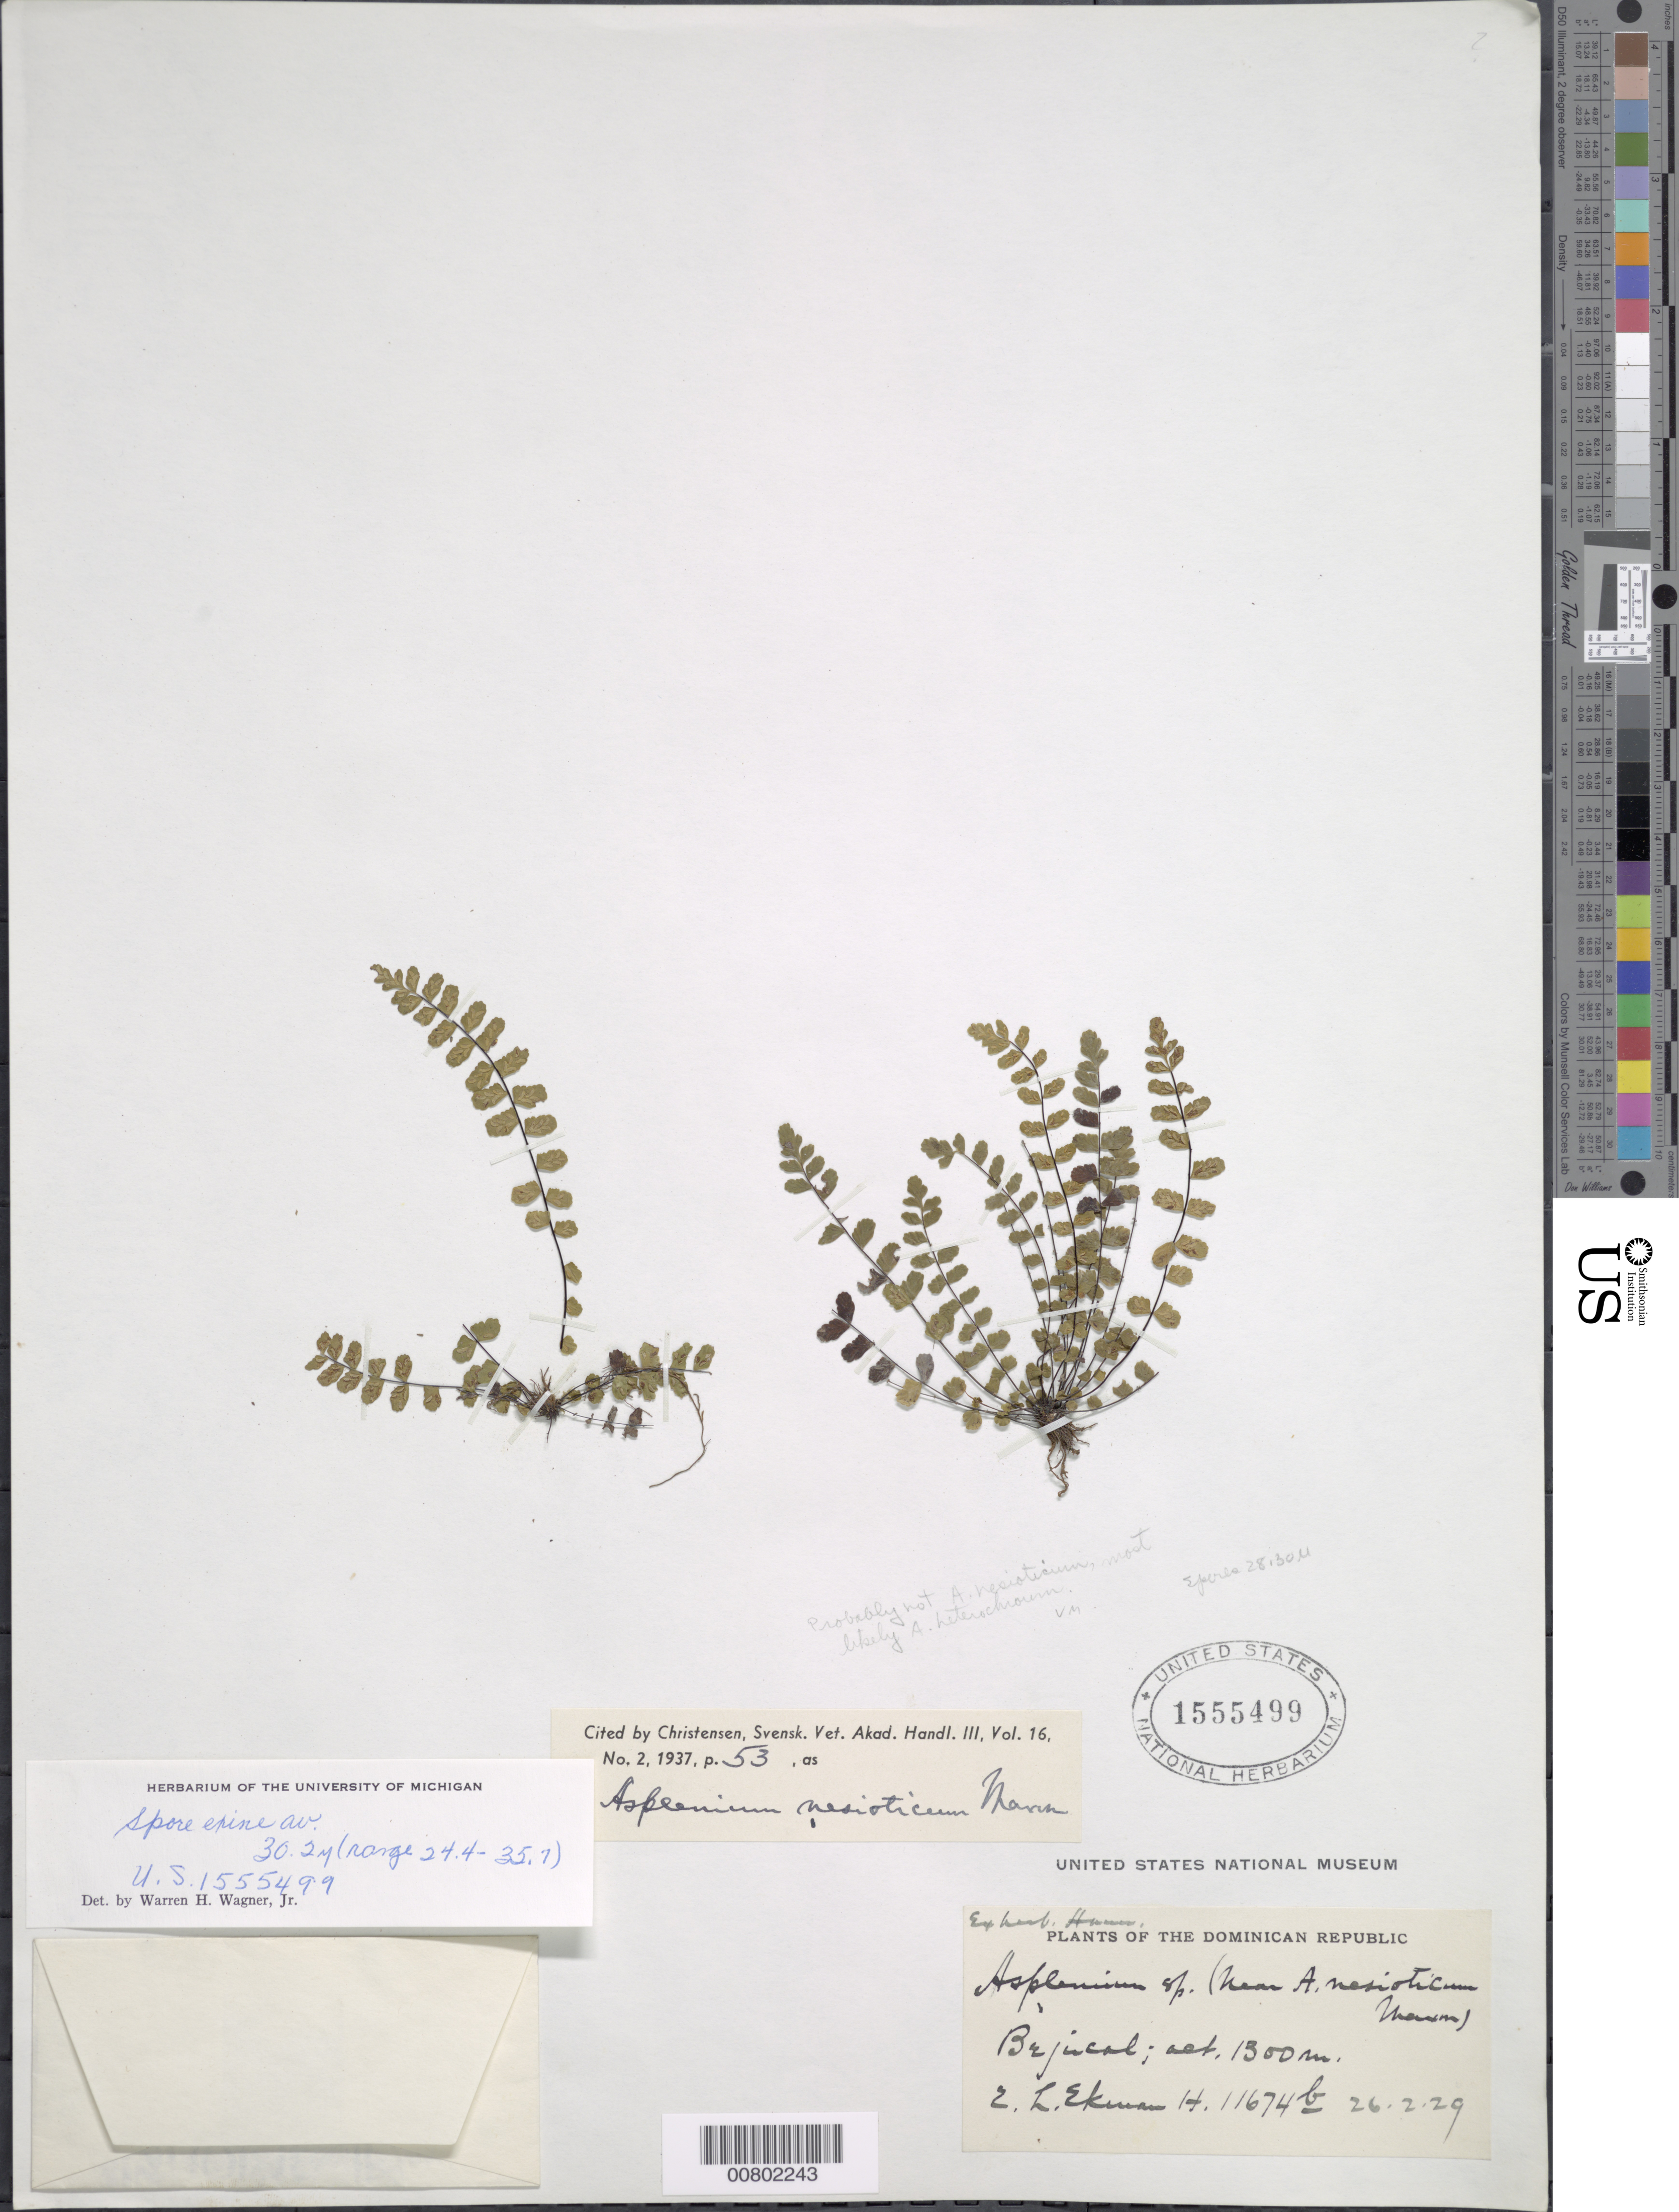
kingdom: Plantae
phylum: Tracheophyta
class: Polypodiopsida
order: Polypodiales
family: Aspleniaceae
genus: Asplenium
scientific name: Asplenium heterochroum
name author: Kunze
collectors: E. L. Ekman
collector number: H 11674b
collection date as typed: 26 Feb 1929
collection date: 1929-02-26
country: Dominican Republic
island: Hispaniola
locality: Bejucal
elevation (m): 1300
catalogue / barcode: US 1555499